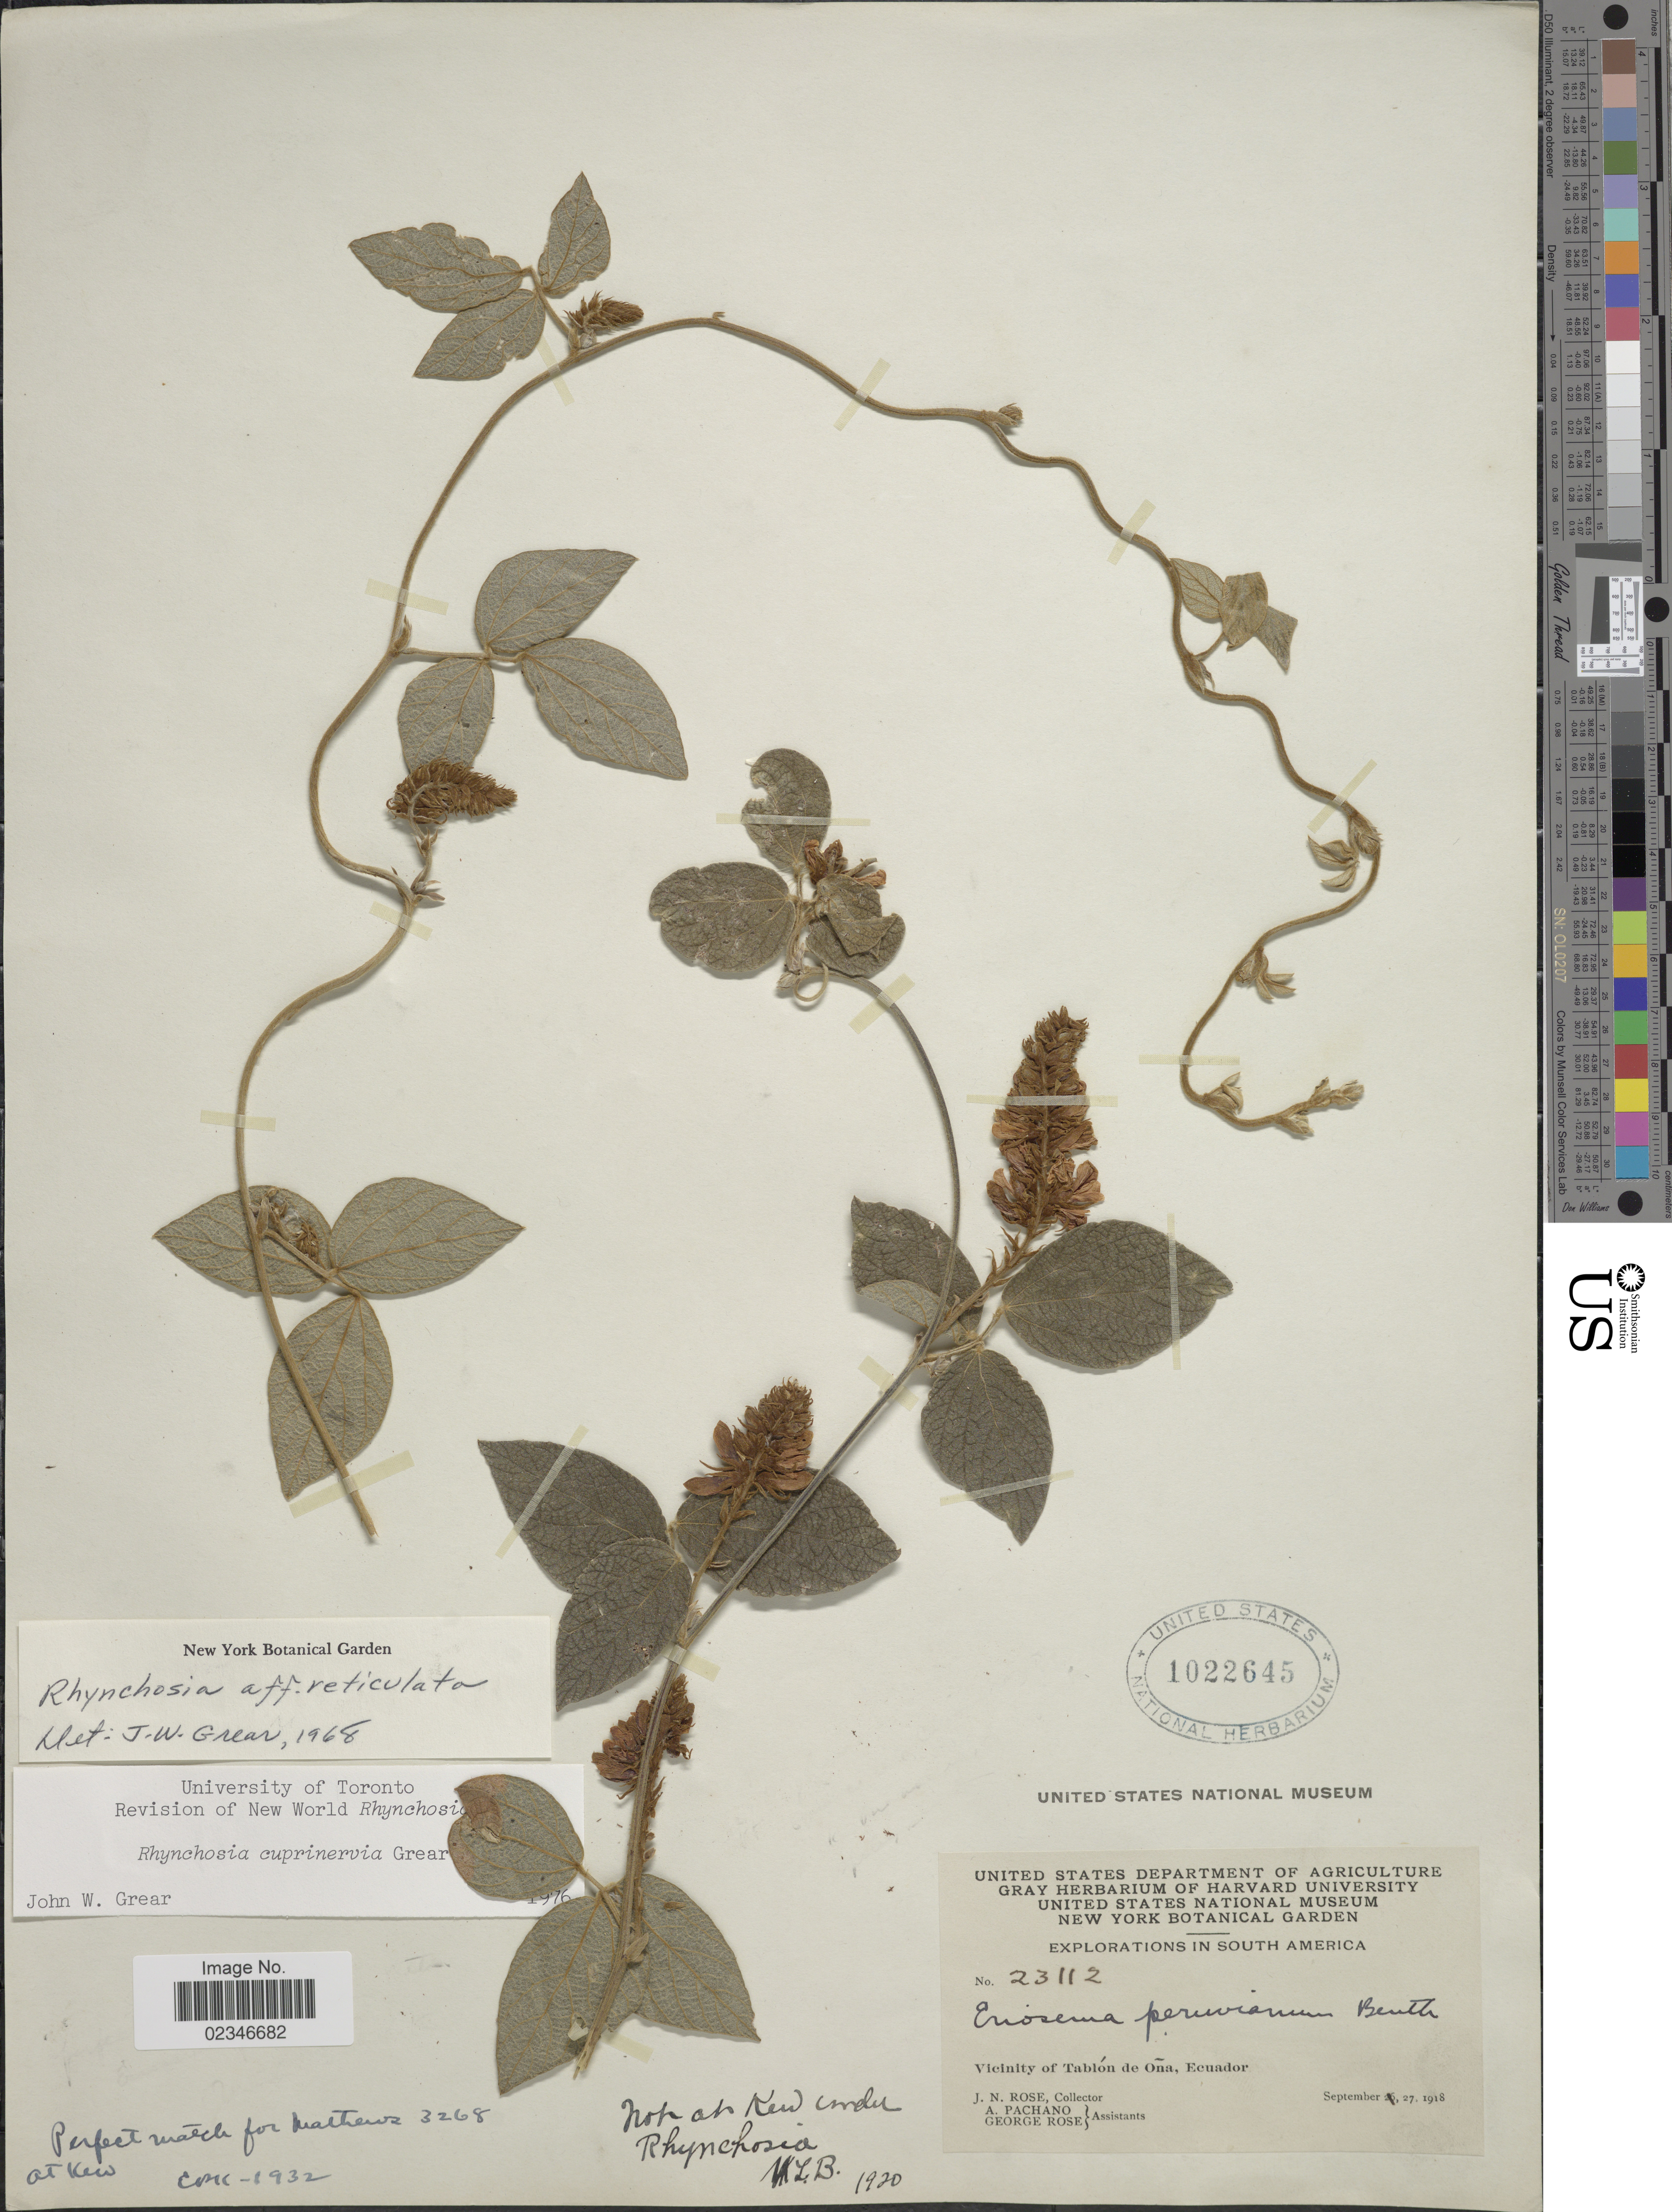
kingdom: Plantae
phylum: Tracheophyta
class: Magnoliopsida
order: Fabales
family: Fabaceae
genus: Rhynchosia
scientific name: Rhynchosia cuprinervia Grear ined.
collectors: J. N. Rose, A. Pachano & G. Rose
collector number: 23112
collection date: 1918-09-27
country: Ecuador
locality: Vicinity of Tablon de Ona, Ecuador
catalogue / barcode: US 1022645